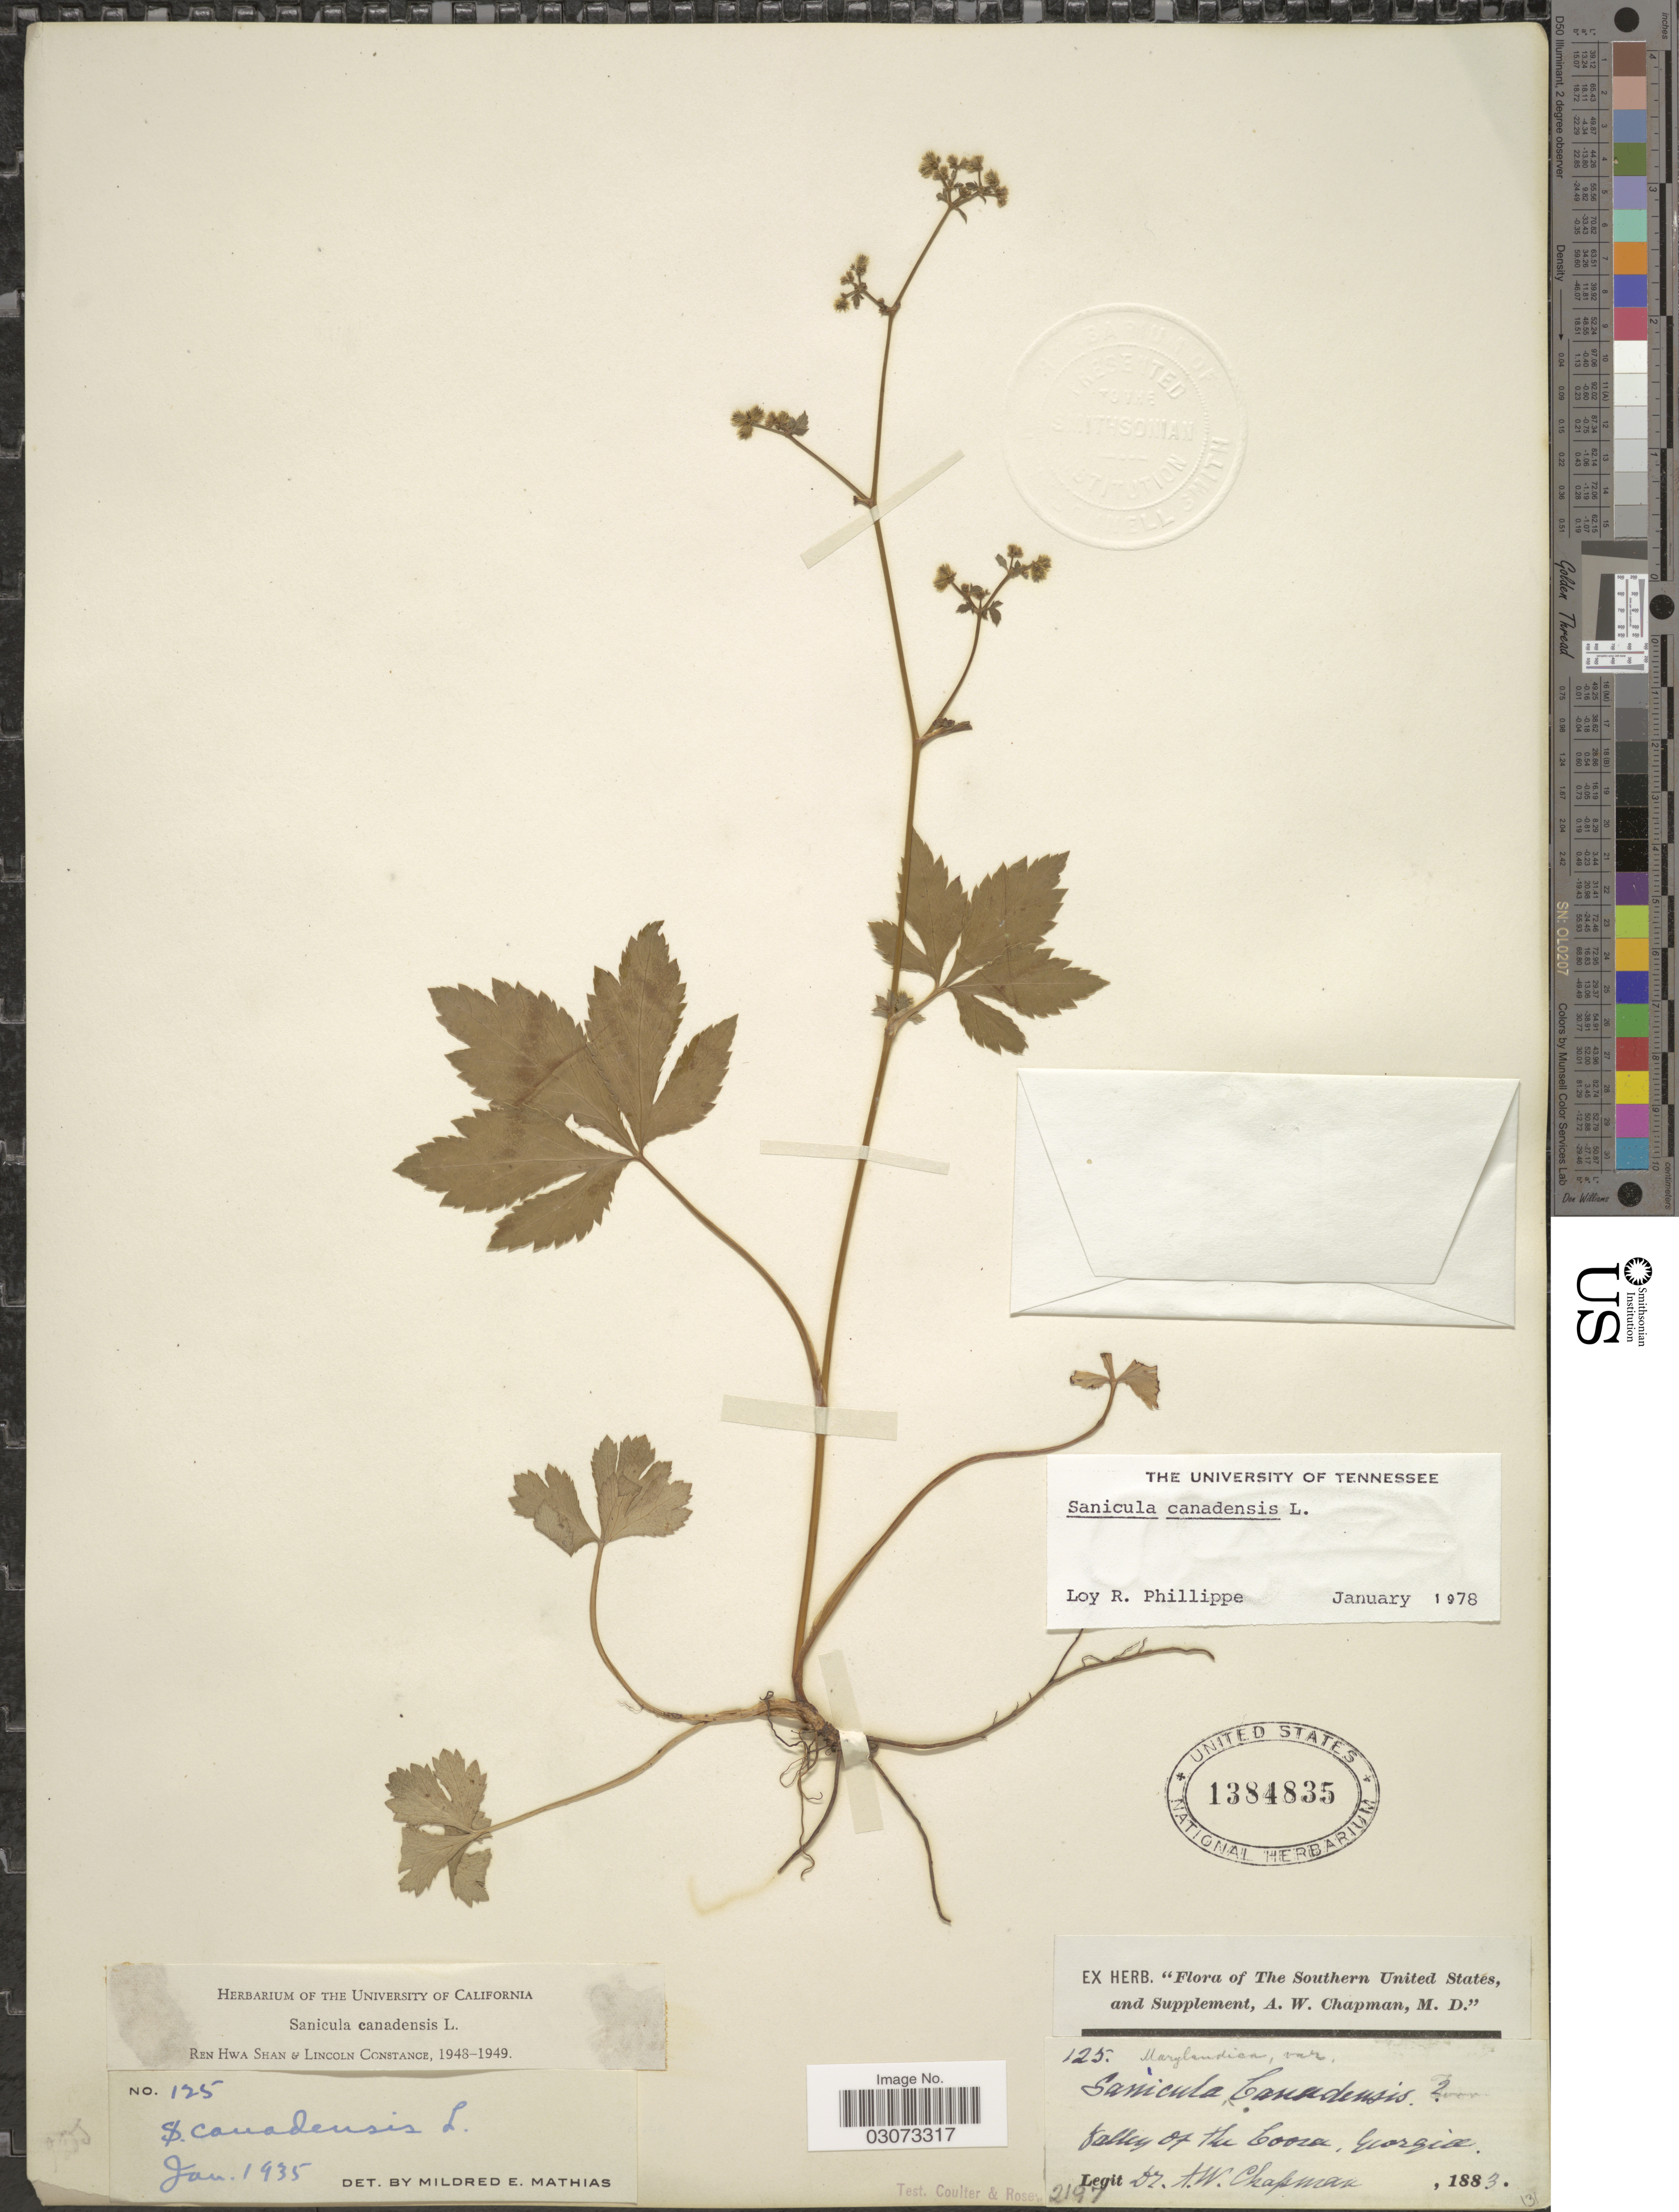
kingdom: Plantae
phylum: Tracheophyta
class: Magnoliopsida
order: Apiales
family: Apiaceae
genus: Sanicula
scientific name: Sanicula canadensis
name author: L.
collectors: A. W. Chapman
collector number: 125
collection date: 1883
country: United States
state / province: Georgia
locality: Southern United States, and Supplement. Valley of the Coosa.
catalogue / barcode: US 1384835